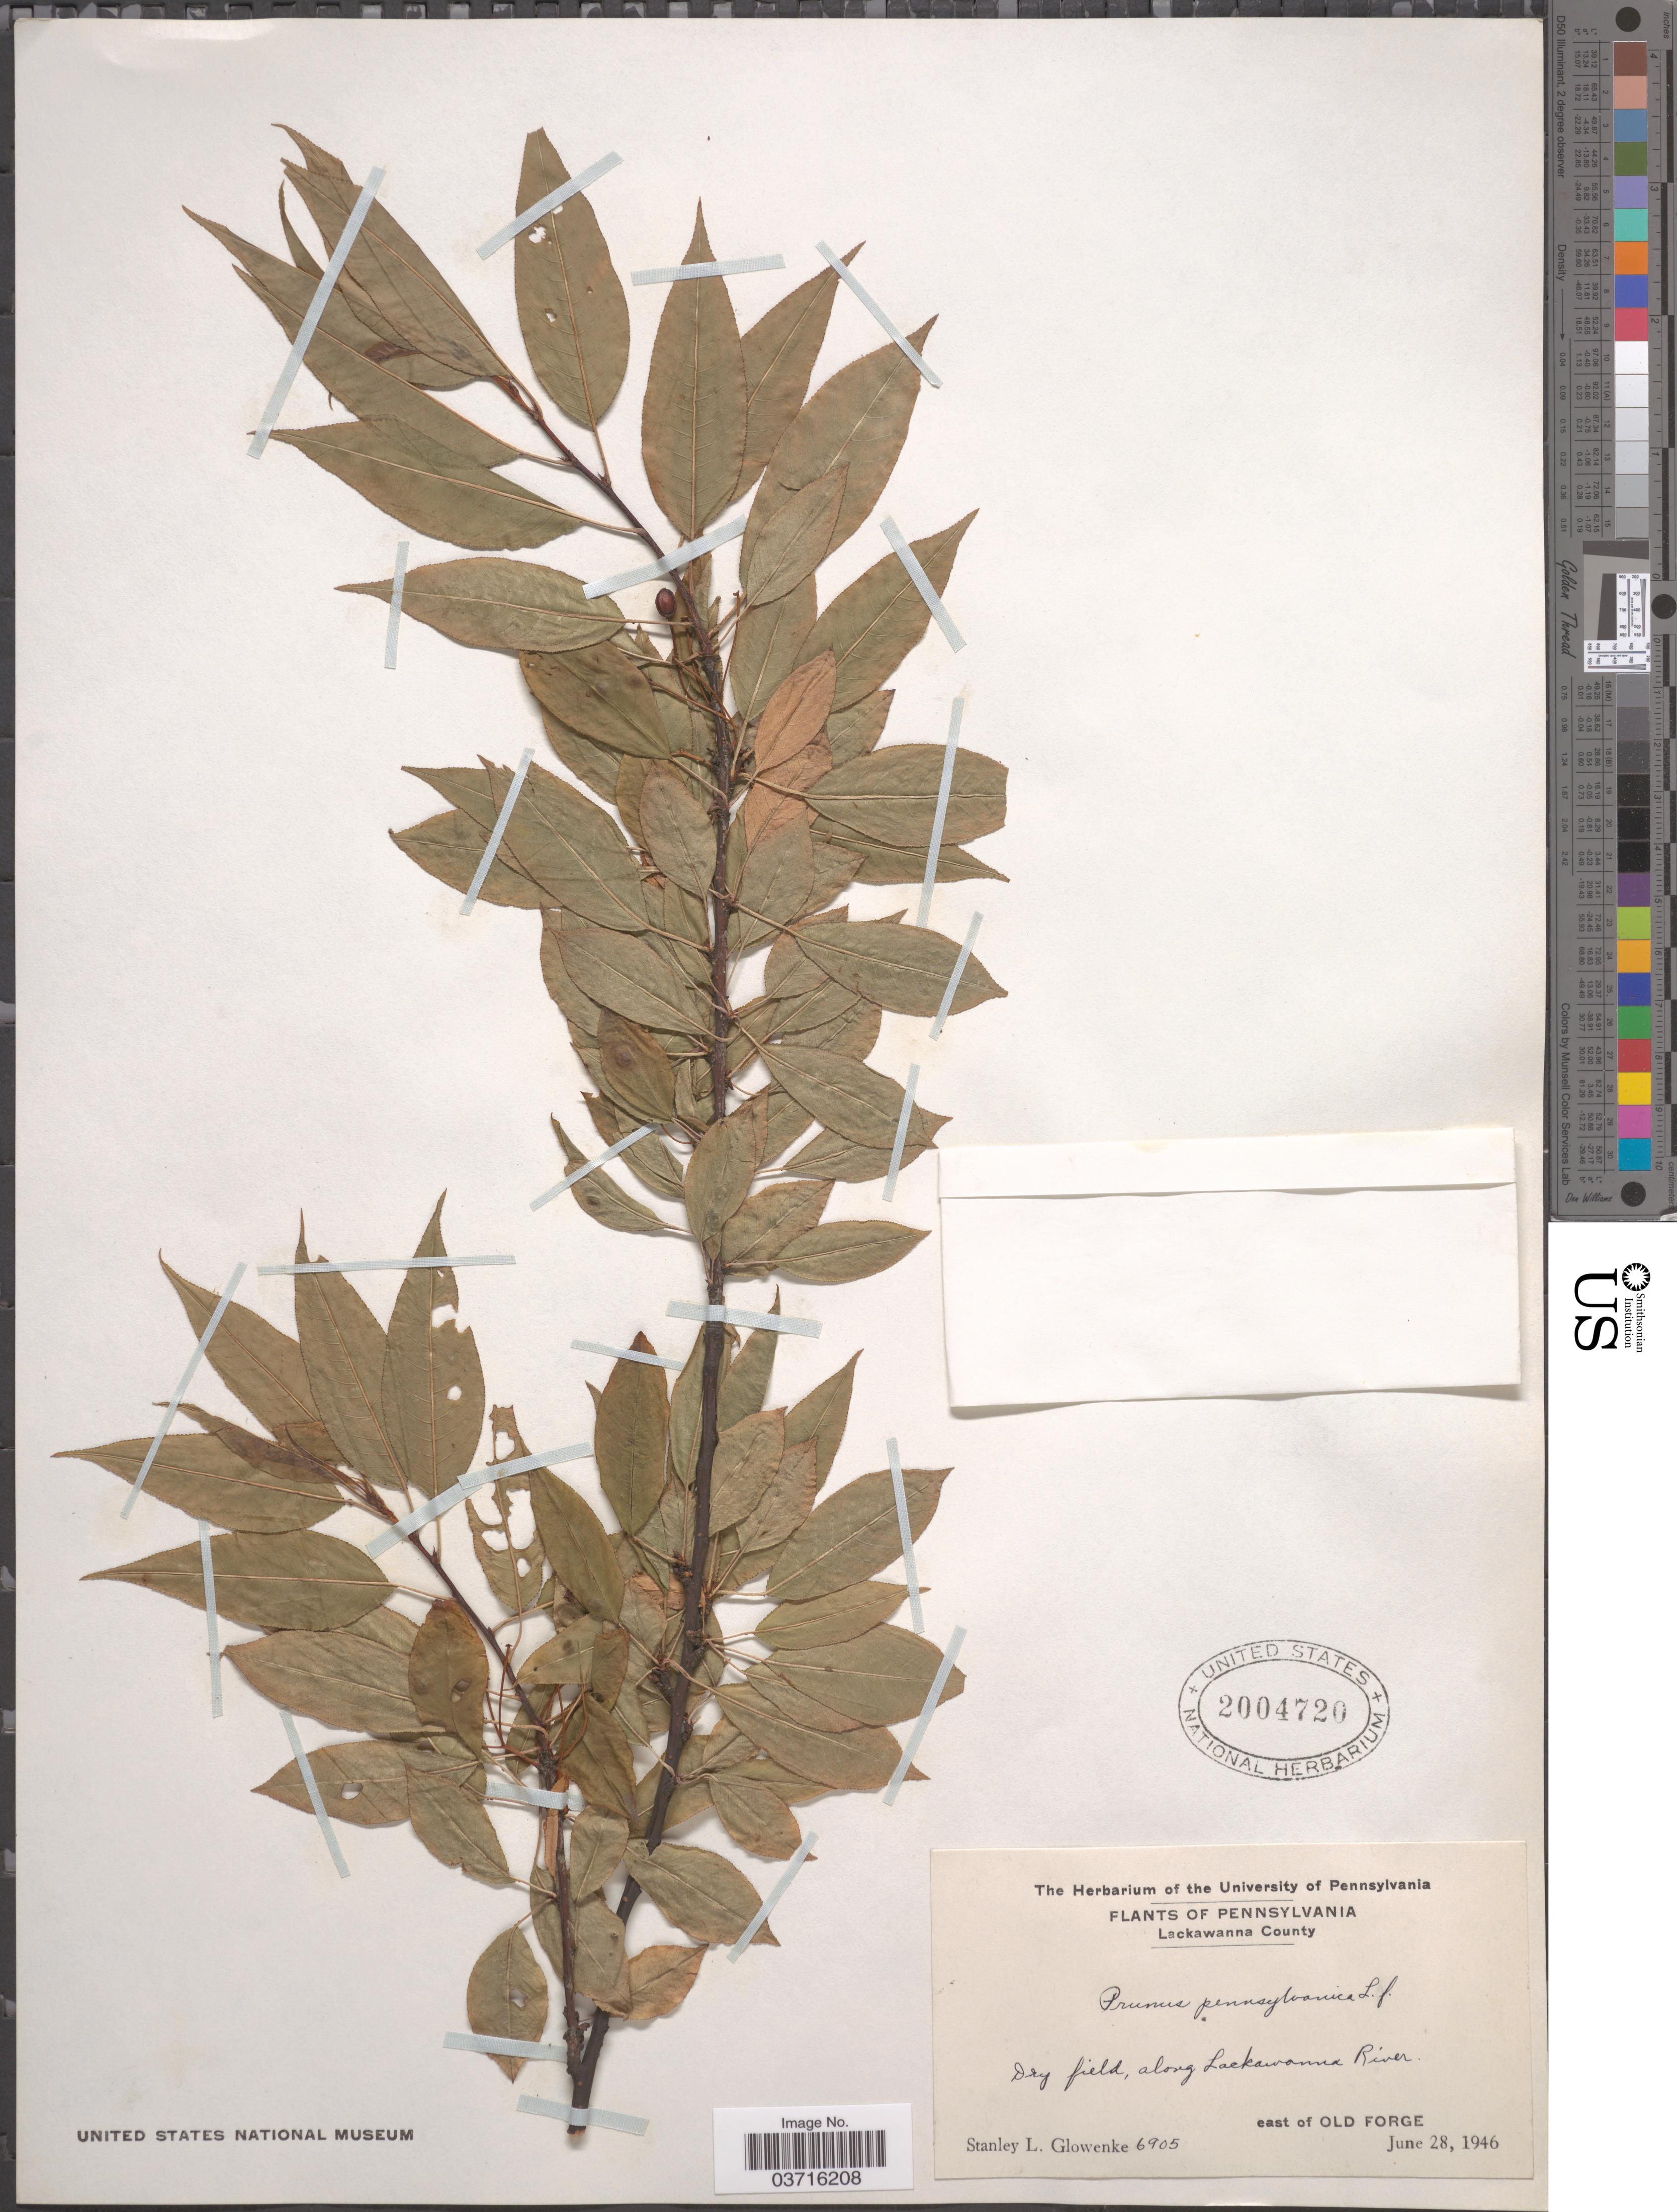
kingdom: Plantae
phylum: Tracheophyta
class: Magnoliopsida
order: Rosales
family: Rosaceae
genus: Prunus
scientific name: Prunus pensylvanica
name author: L. f.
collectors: S. Glowenke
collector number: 6905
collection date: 1946-06-28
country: United States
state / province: Pennsylvania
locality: Lackawanna County. Dry field, along Lackawanna River. East of Old Forge.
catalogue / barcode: US 2004720